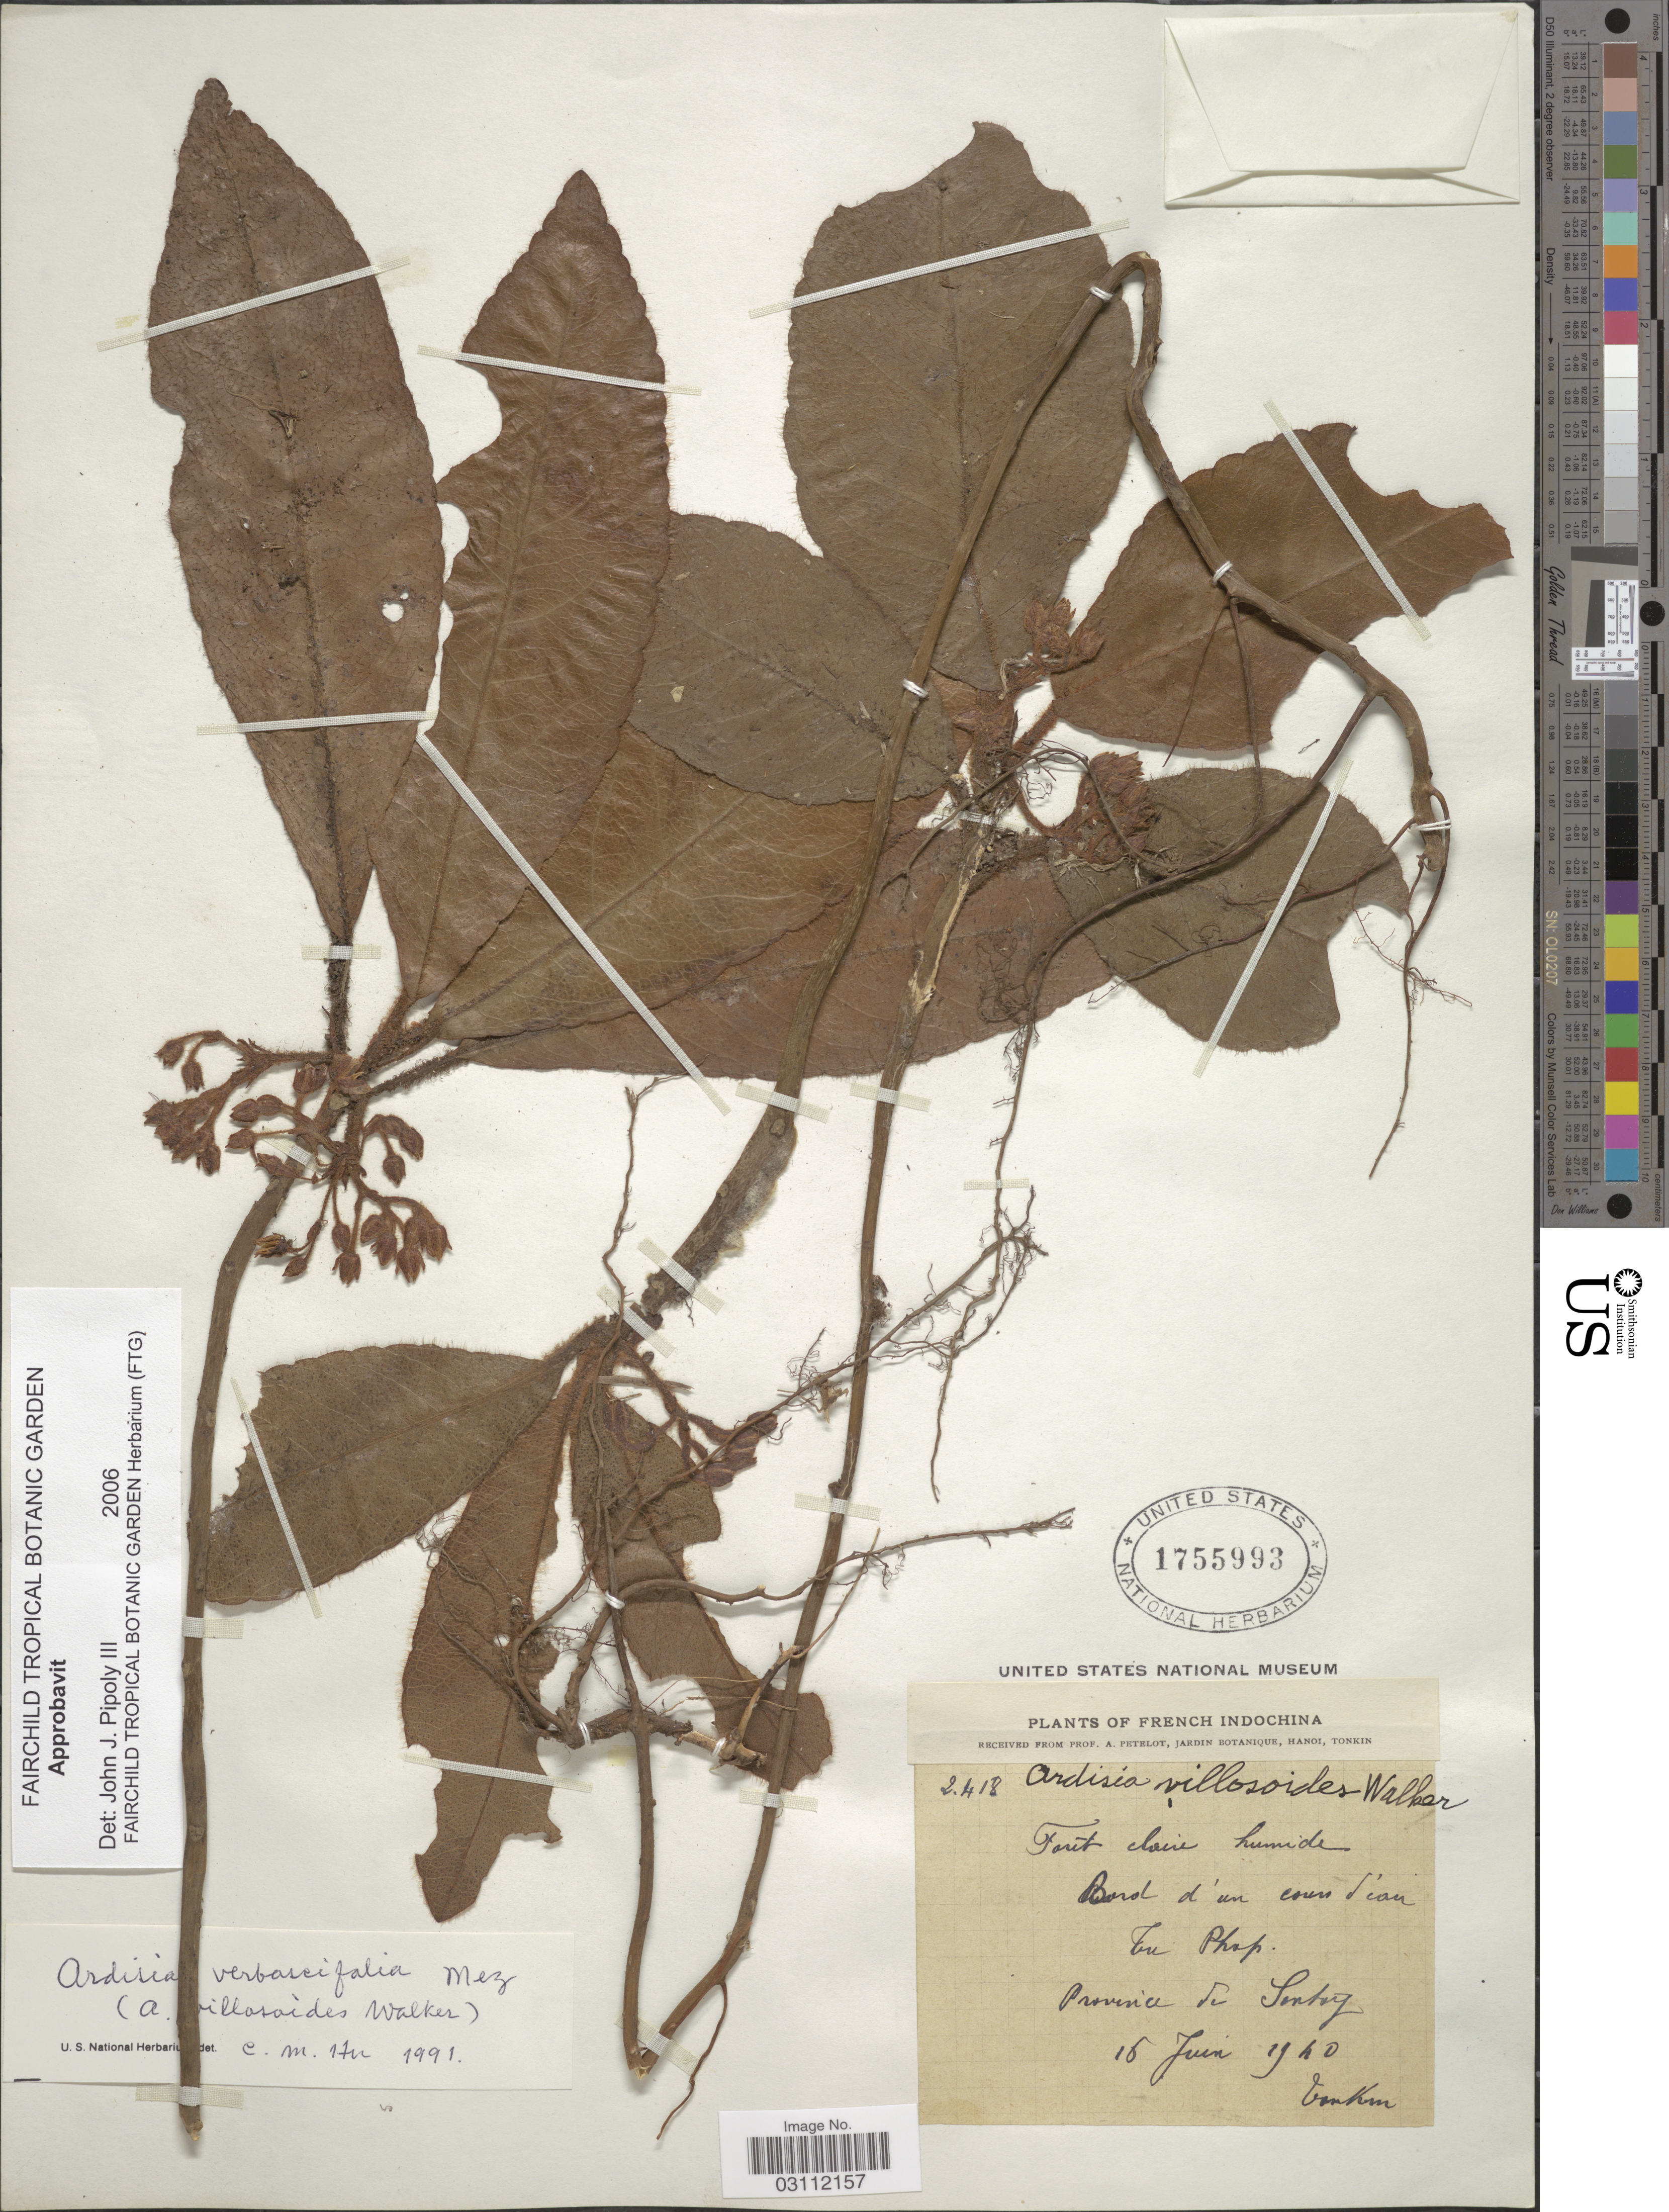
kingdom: Plantae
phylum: Tracheophyta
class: Magnoliopsida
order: Ericales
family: Primulaceae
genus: Ardisia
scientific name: Ardisia verbascifolia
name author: Mez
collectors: A. Petelot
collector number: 2418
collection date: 1940-06-16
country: Vietnam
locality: French Indochina, Bord d'un cours d'can [interpreted], Tu [interpreted] Phap, Province de Sontoy.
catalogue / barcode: US 1755993